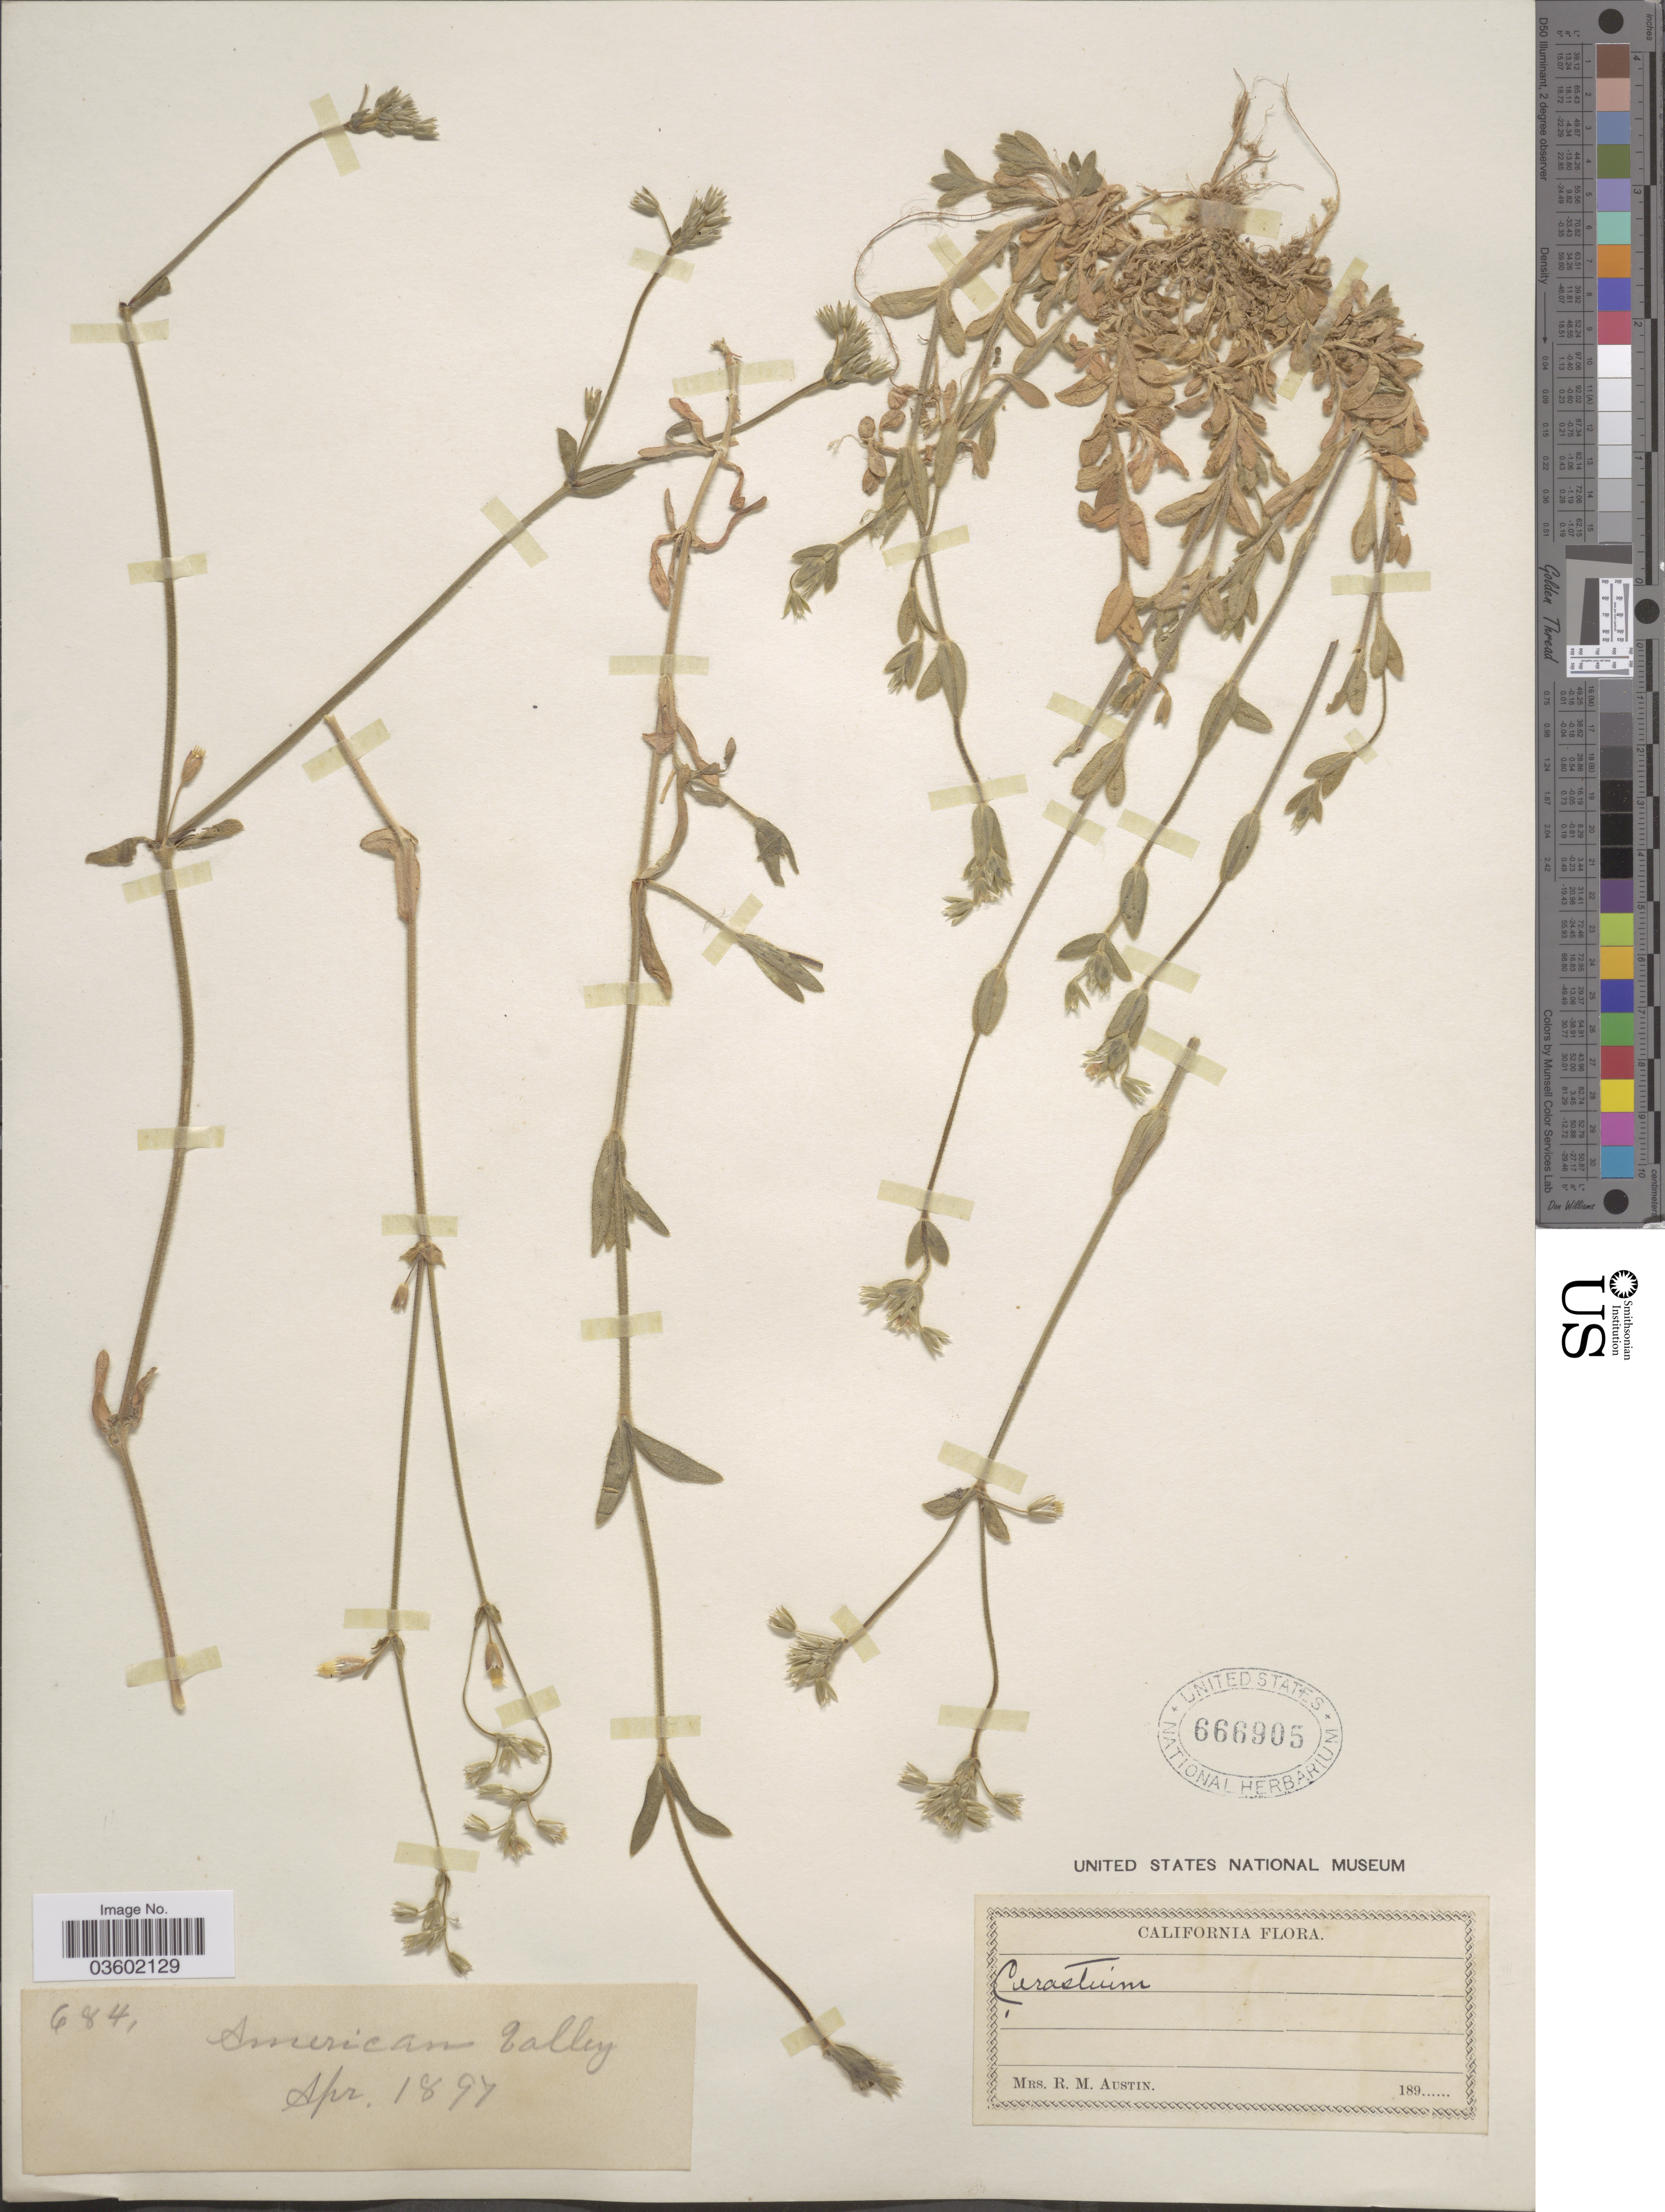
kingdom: Plantae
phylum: Tracheophyta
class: Magnoliopsida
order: Caryophyllales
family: Caryophyllaceae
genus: Cerastium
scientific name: Cerastium vulgatum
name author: L.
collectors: R. Austin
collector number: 684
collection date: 1897-04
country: United States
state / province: California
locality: American Valley.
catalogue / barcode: US 666905